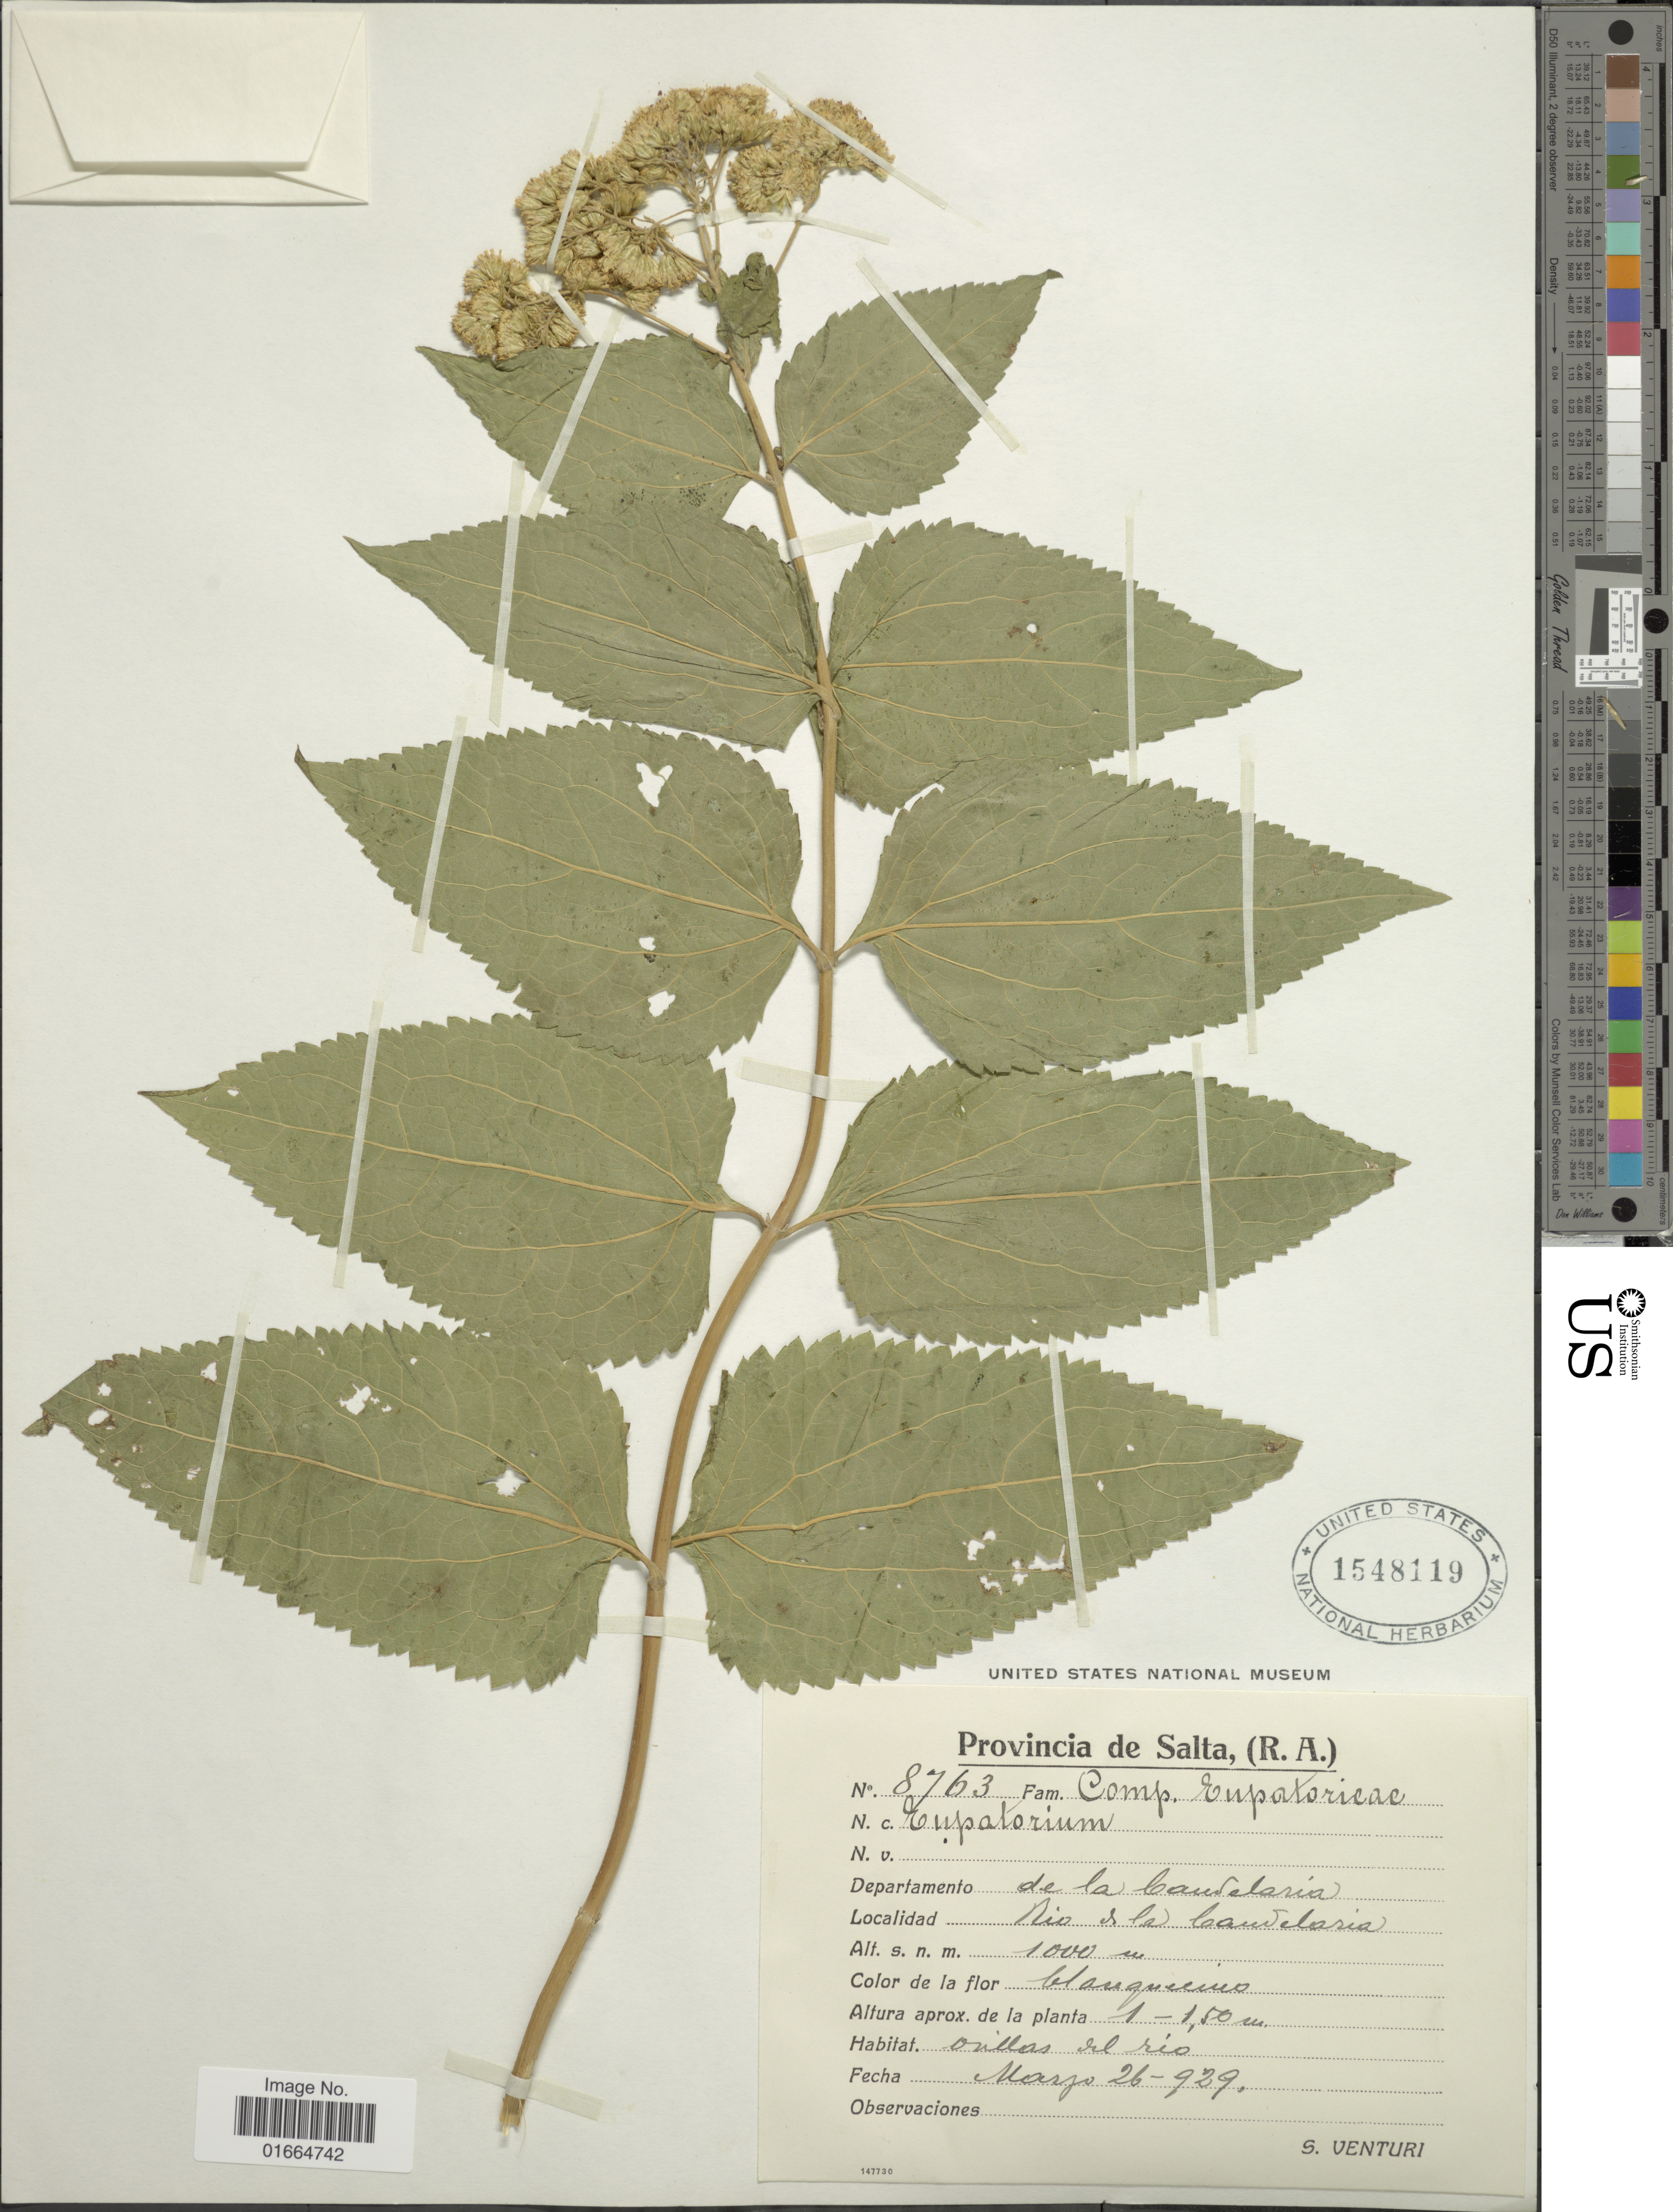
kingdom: Plantae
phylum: Tracheophyta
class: Magnoliopsida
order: Asterales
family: Asteraceae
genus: Ophryosporus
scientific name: Ophryosporus macrodon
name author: Griseb.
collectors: S. Venturi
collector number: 8763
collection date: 1929-03-26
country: Argentina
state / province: Salta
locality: Provincia de Salta, (R. A.), De la Candelaria, Rio de la Candelaria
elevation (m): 1000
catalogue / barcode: US 1548119